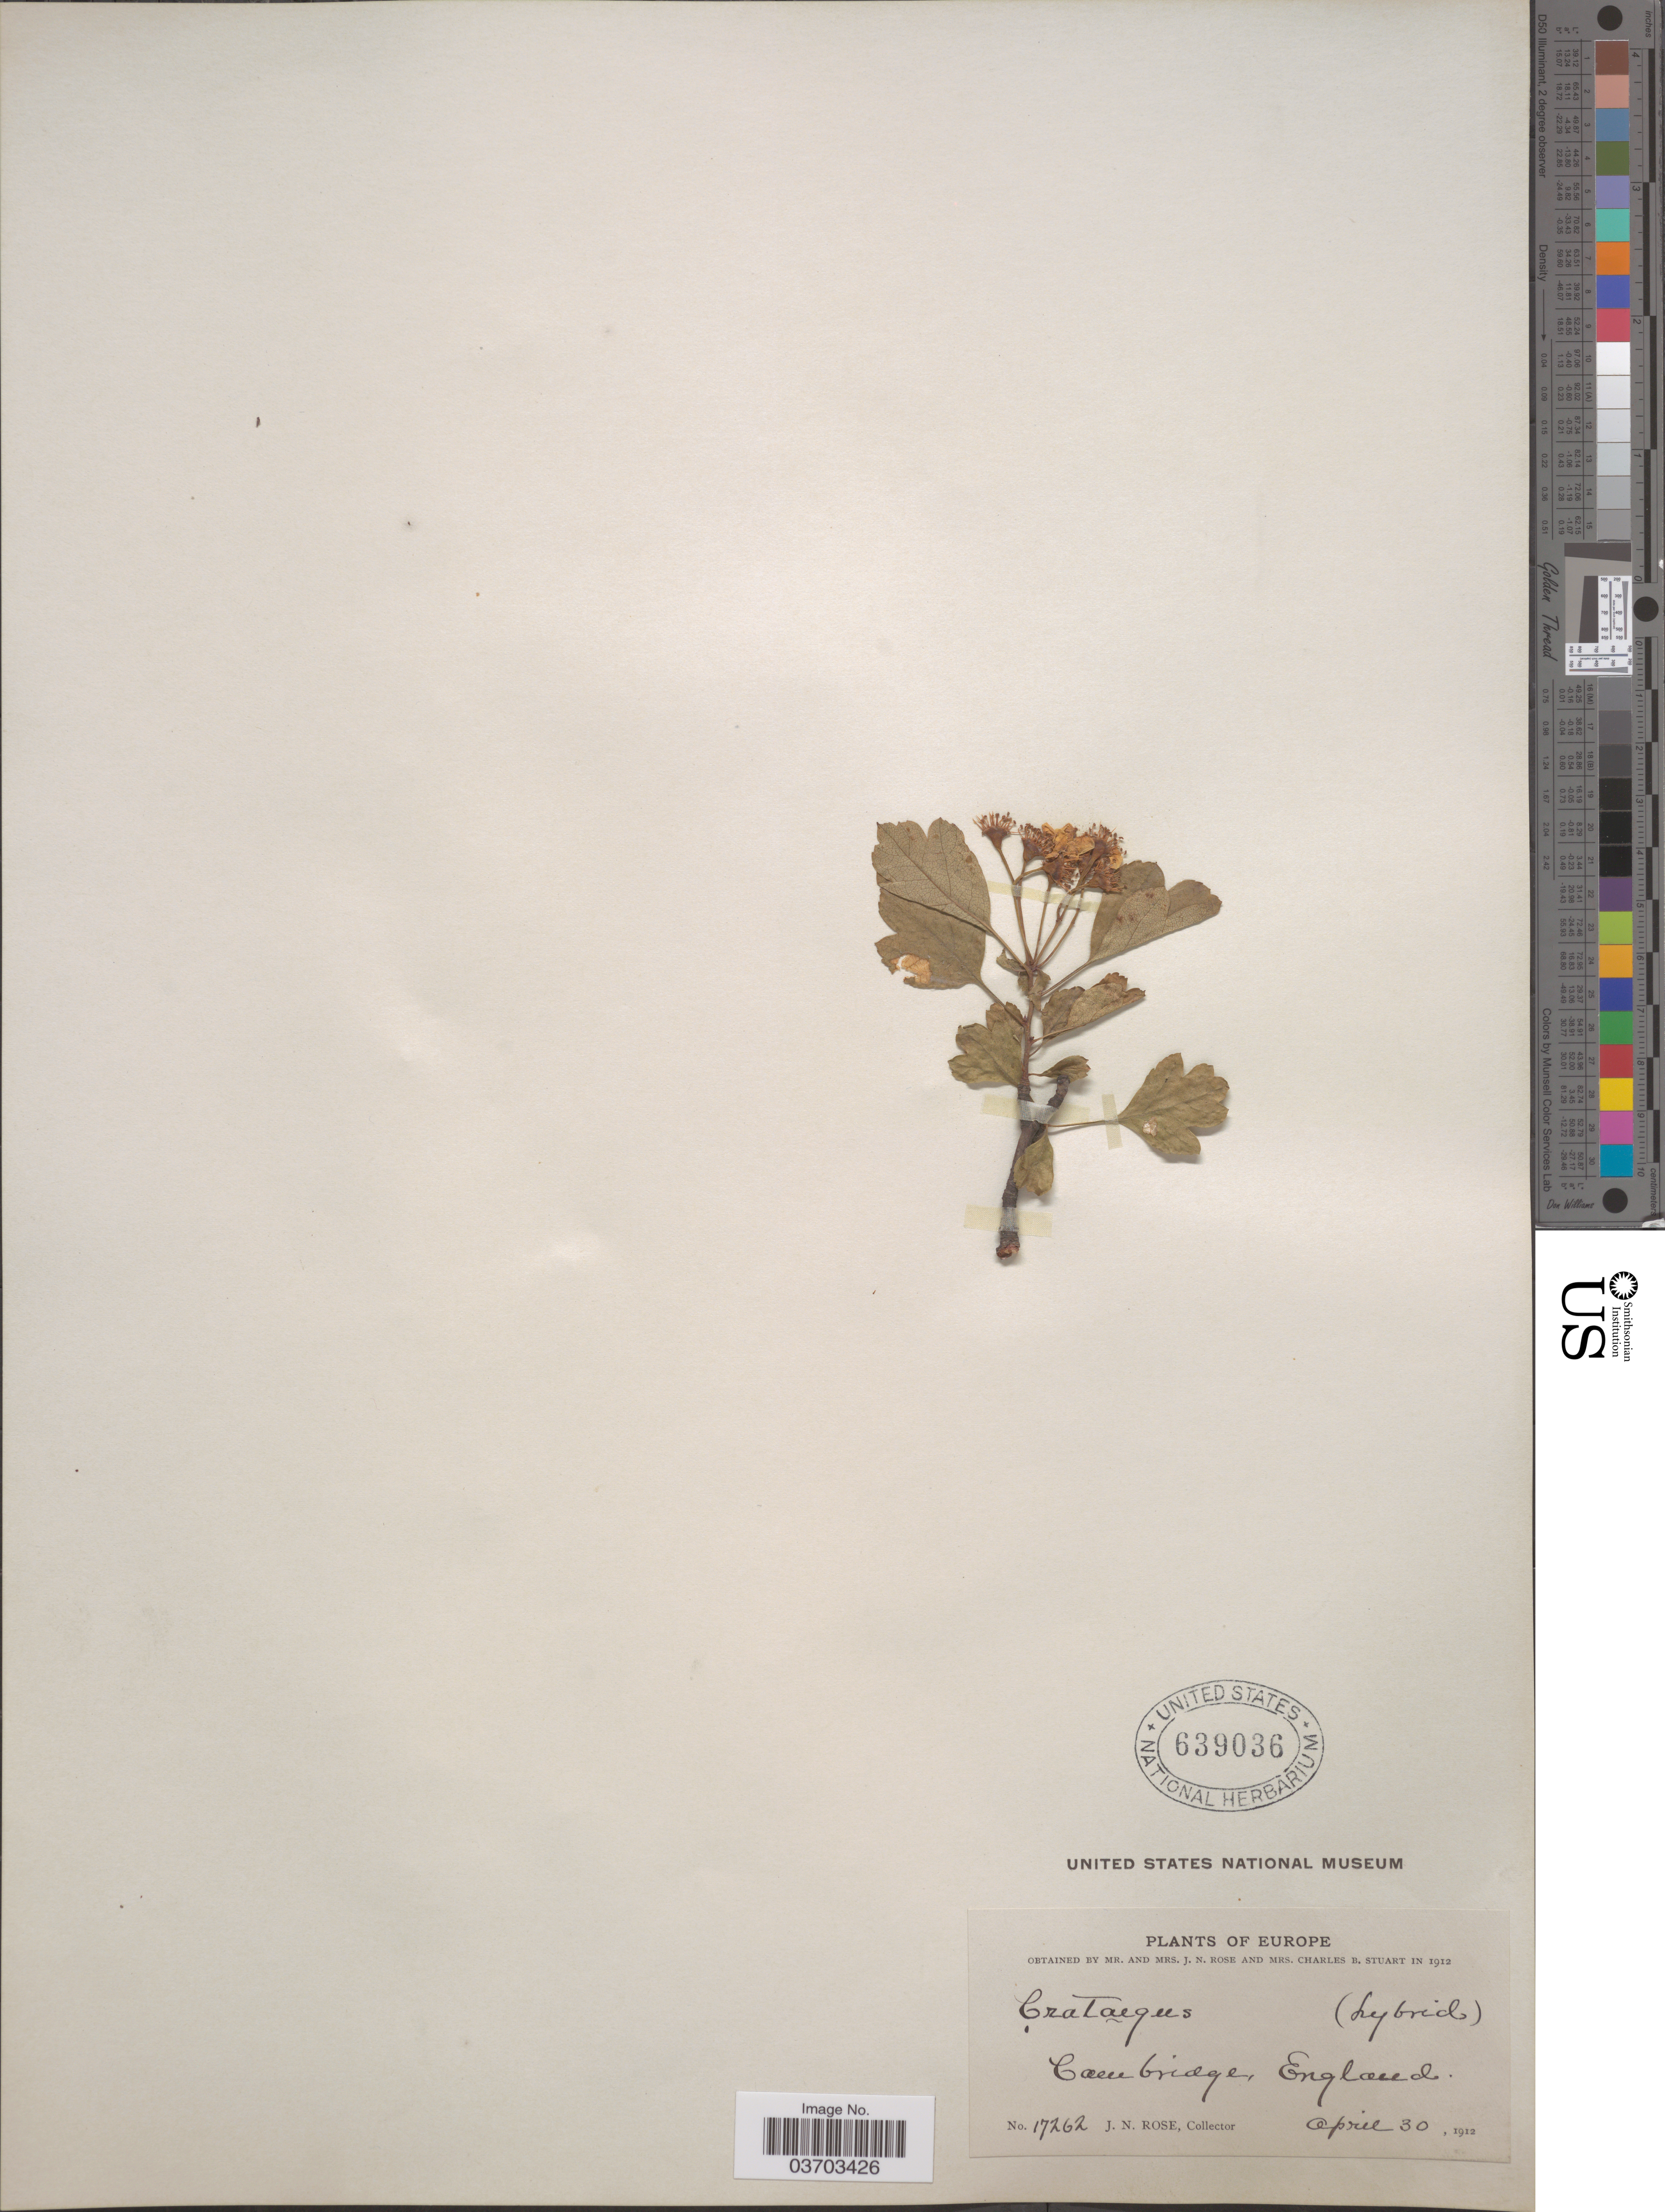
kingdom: Plantae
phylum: Tracheophyta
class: Magnoliopsida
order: Rosales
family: Rosaceae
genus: Crataegus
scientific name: Crataegus sp.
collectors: J. N. Rose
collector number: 17262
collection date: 1912-04-30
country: United Kingdom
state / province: England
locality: Cambridge.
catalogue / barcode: US 639036